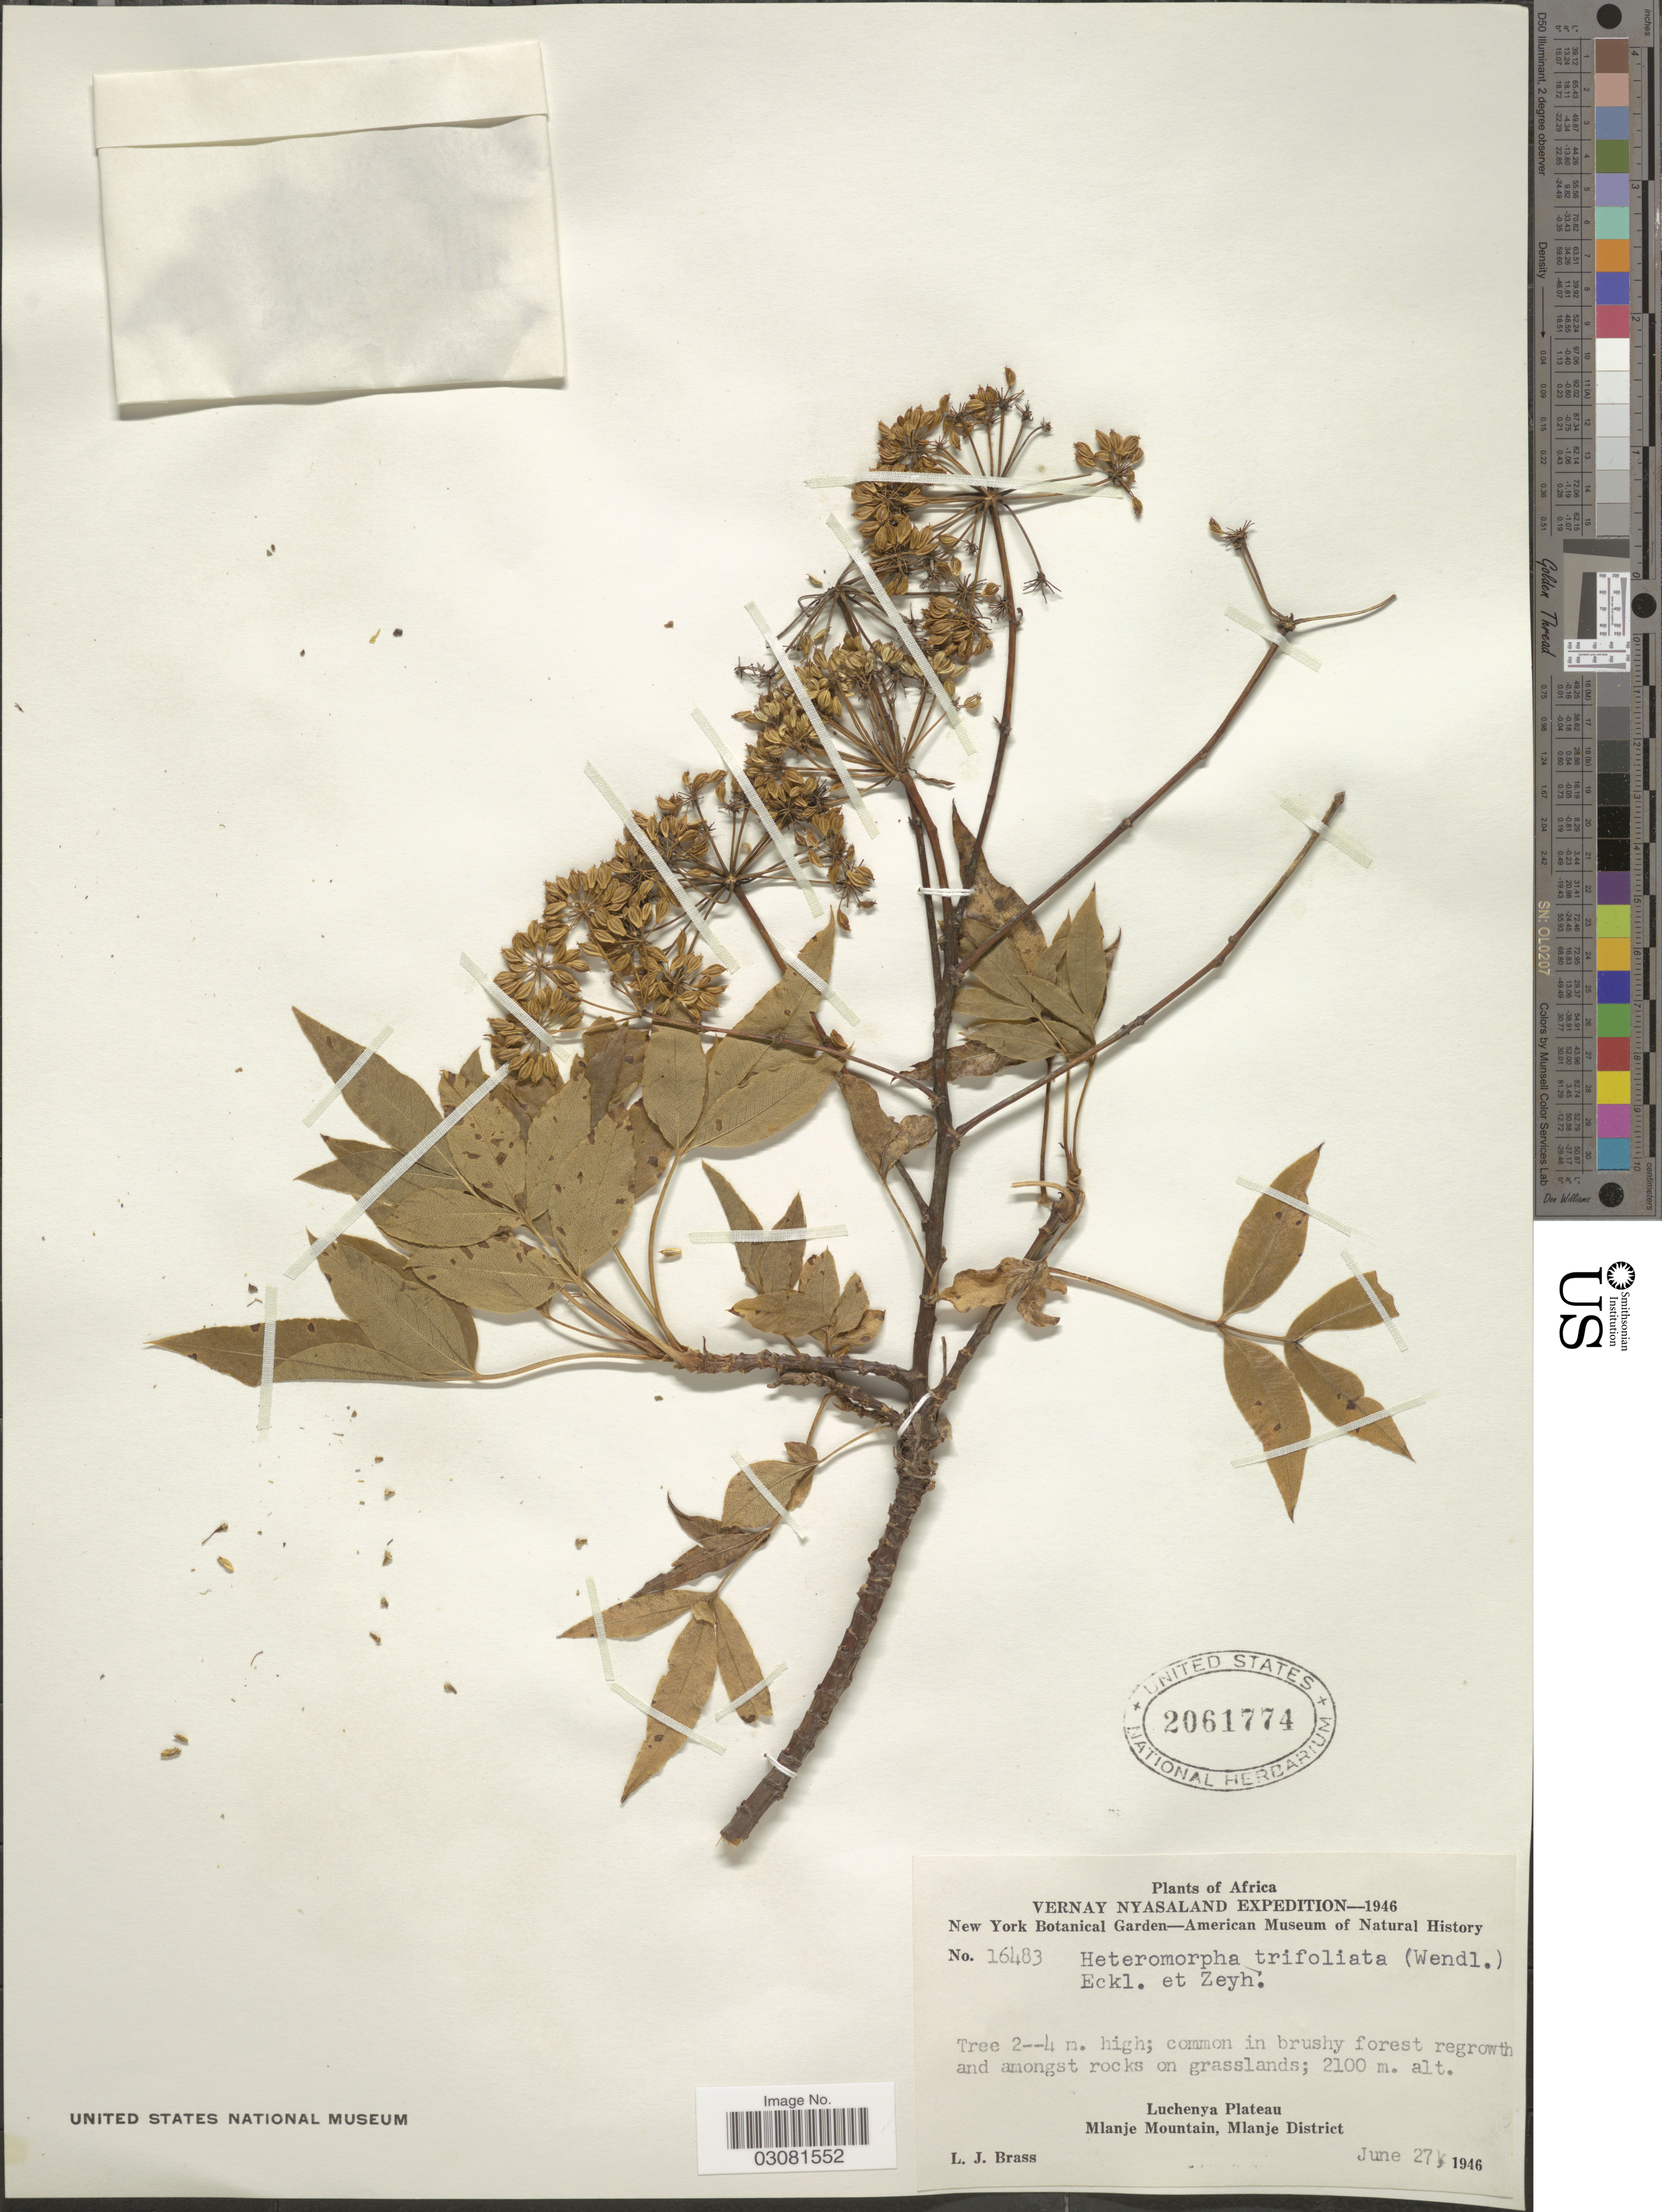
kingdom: Plantae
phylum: Tracheophyta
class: Magnoliopsida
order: Apiales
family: Apiaceae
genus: Heteromorpha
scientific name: Heteromorpha trifoliata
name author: (H.L. Wendl. & Bartl.) Eckl. & Zeyh.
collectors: L. J. Brass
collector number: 16483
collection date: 1946-06-27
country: Malawi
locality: Vernay Nyasaland, Luchenya Plateau, Mlanje Mountain, Mlanje District.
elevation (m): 2100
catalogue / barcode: US 2061774